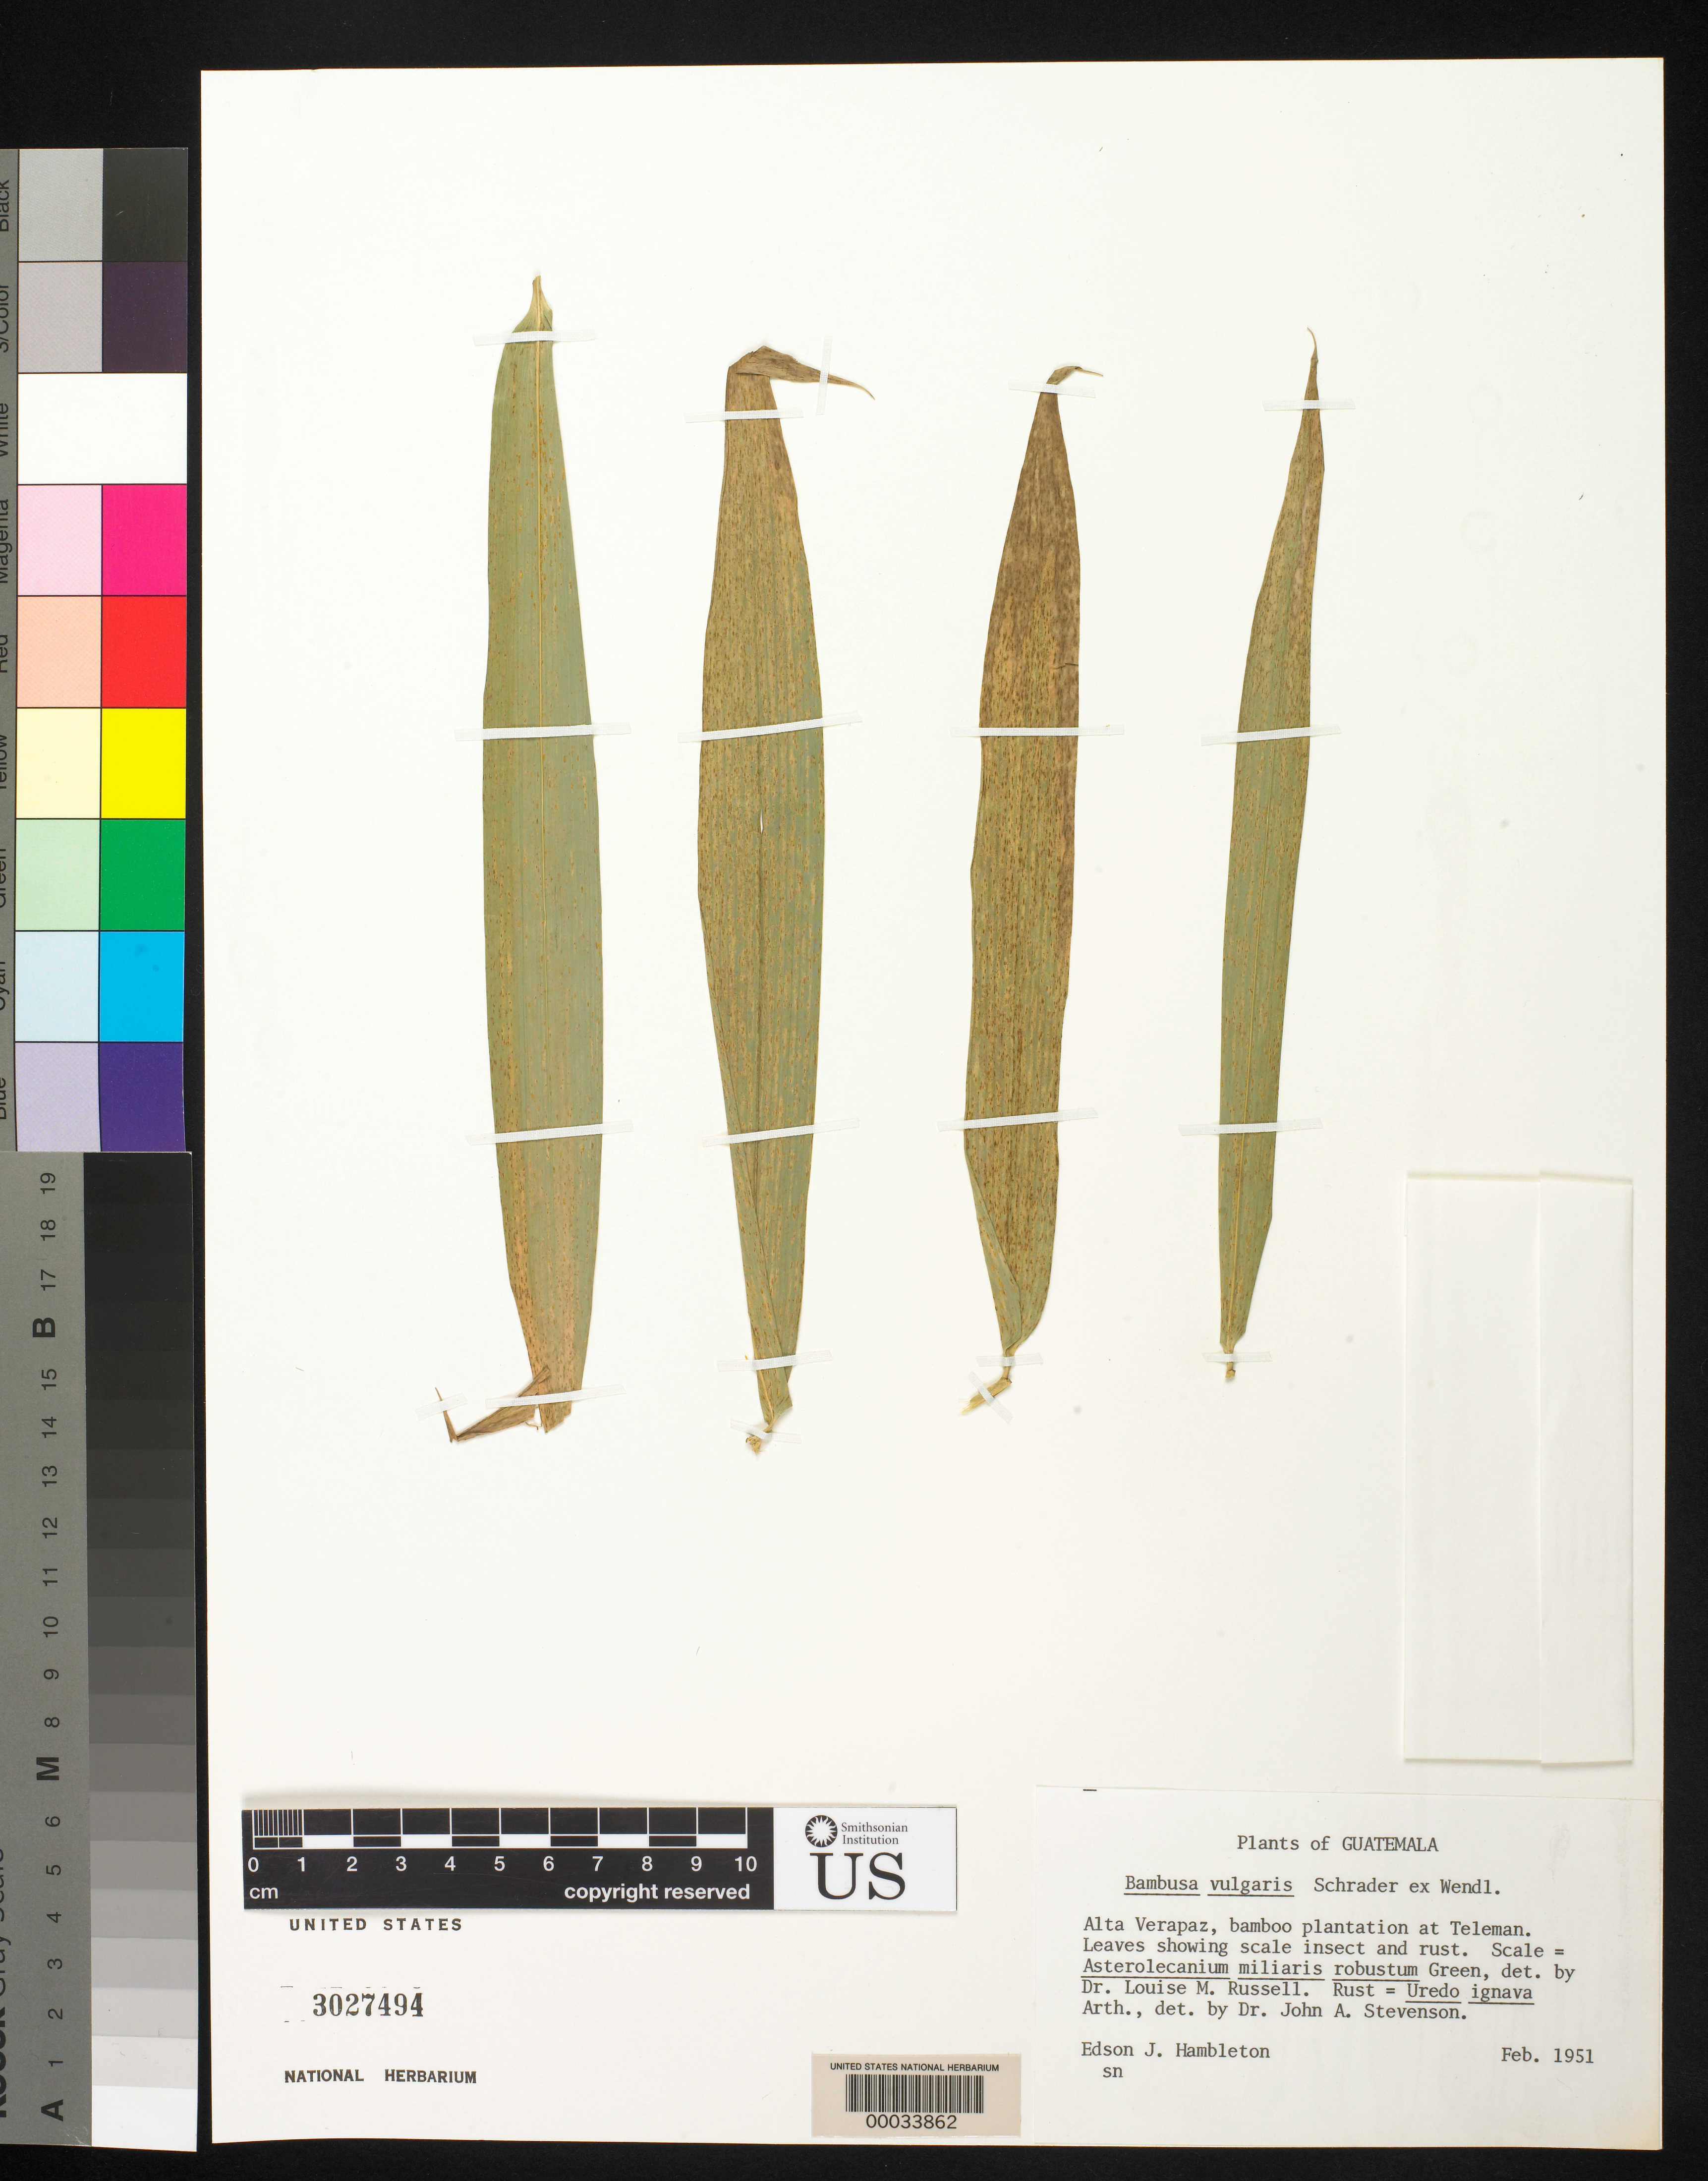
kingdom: Plantae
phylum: Tracheophyta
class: Liliopsida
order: Poales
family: Poaceae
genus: Bambusa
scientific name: Bambusa vulgaris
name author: Schrad. ex J.C. Wendl.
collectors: E. Hambleton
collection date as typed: Feb 1951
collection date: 1951-02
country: Guatemala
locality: Teleman; alta Vera Paz, bamboo plantation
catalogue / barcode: US 3027494